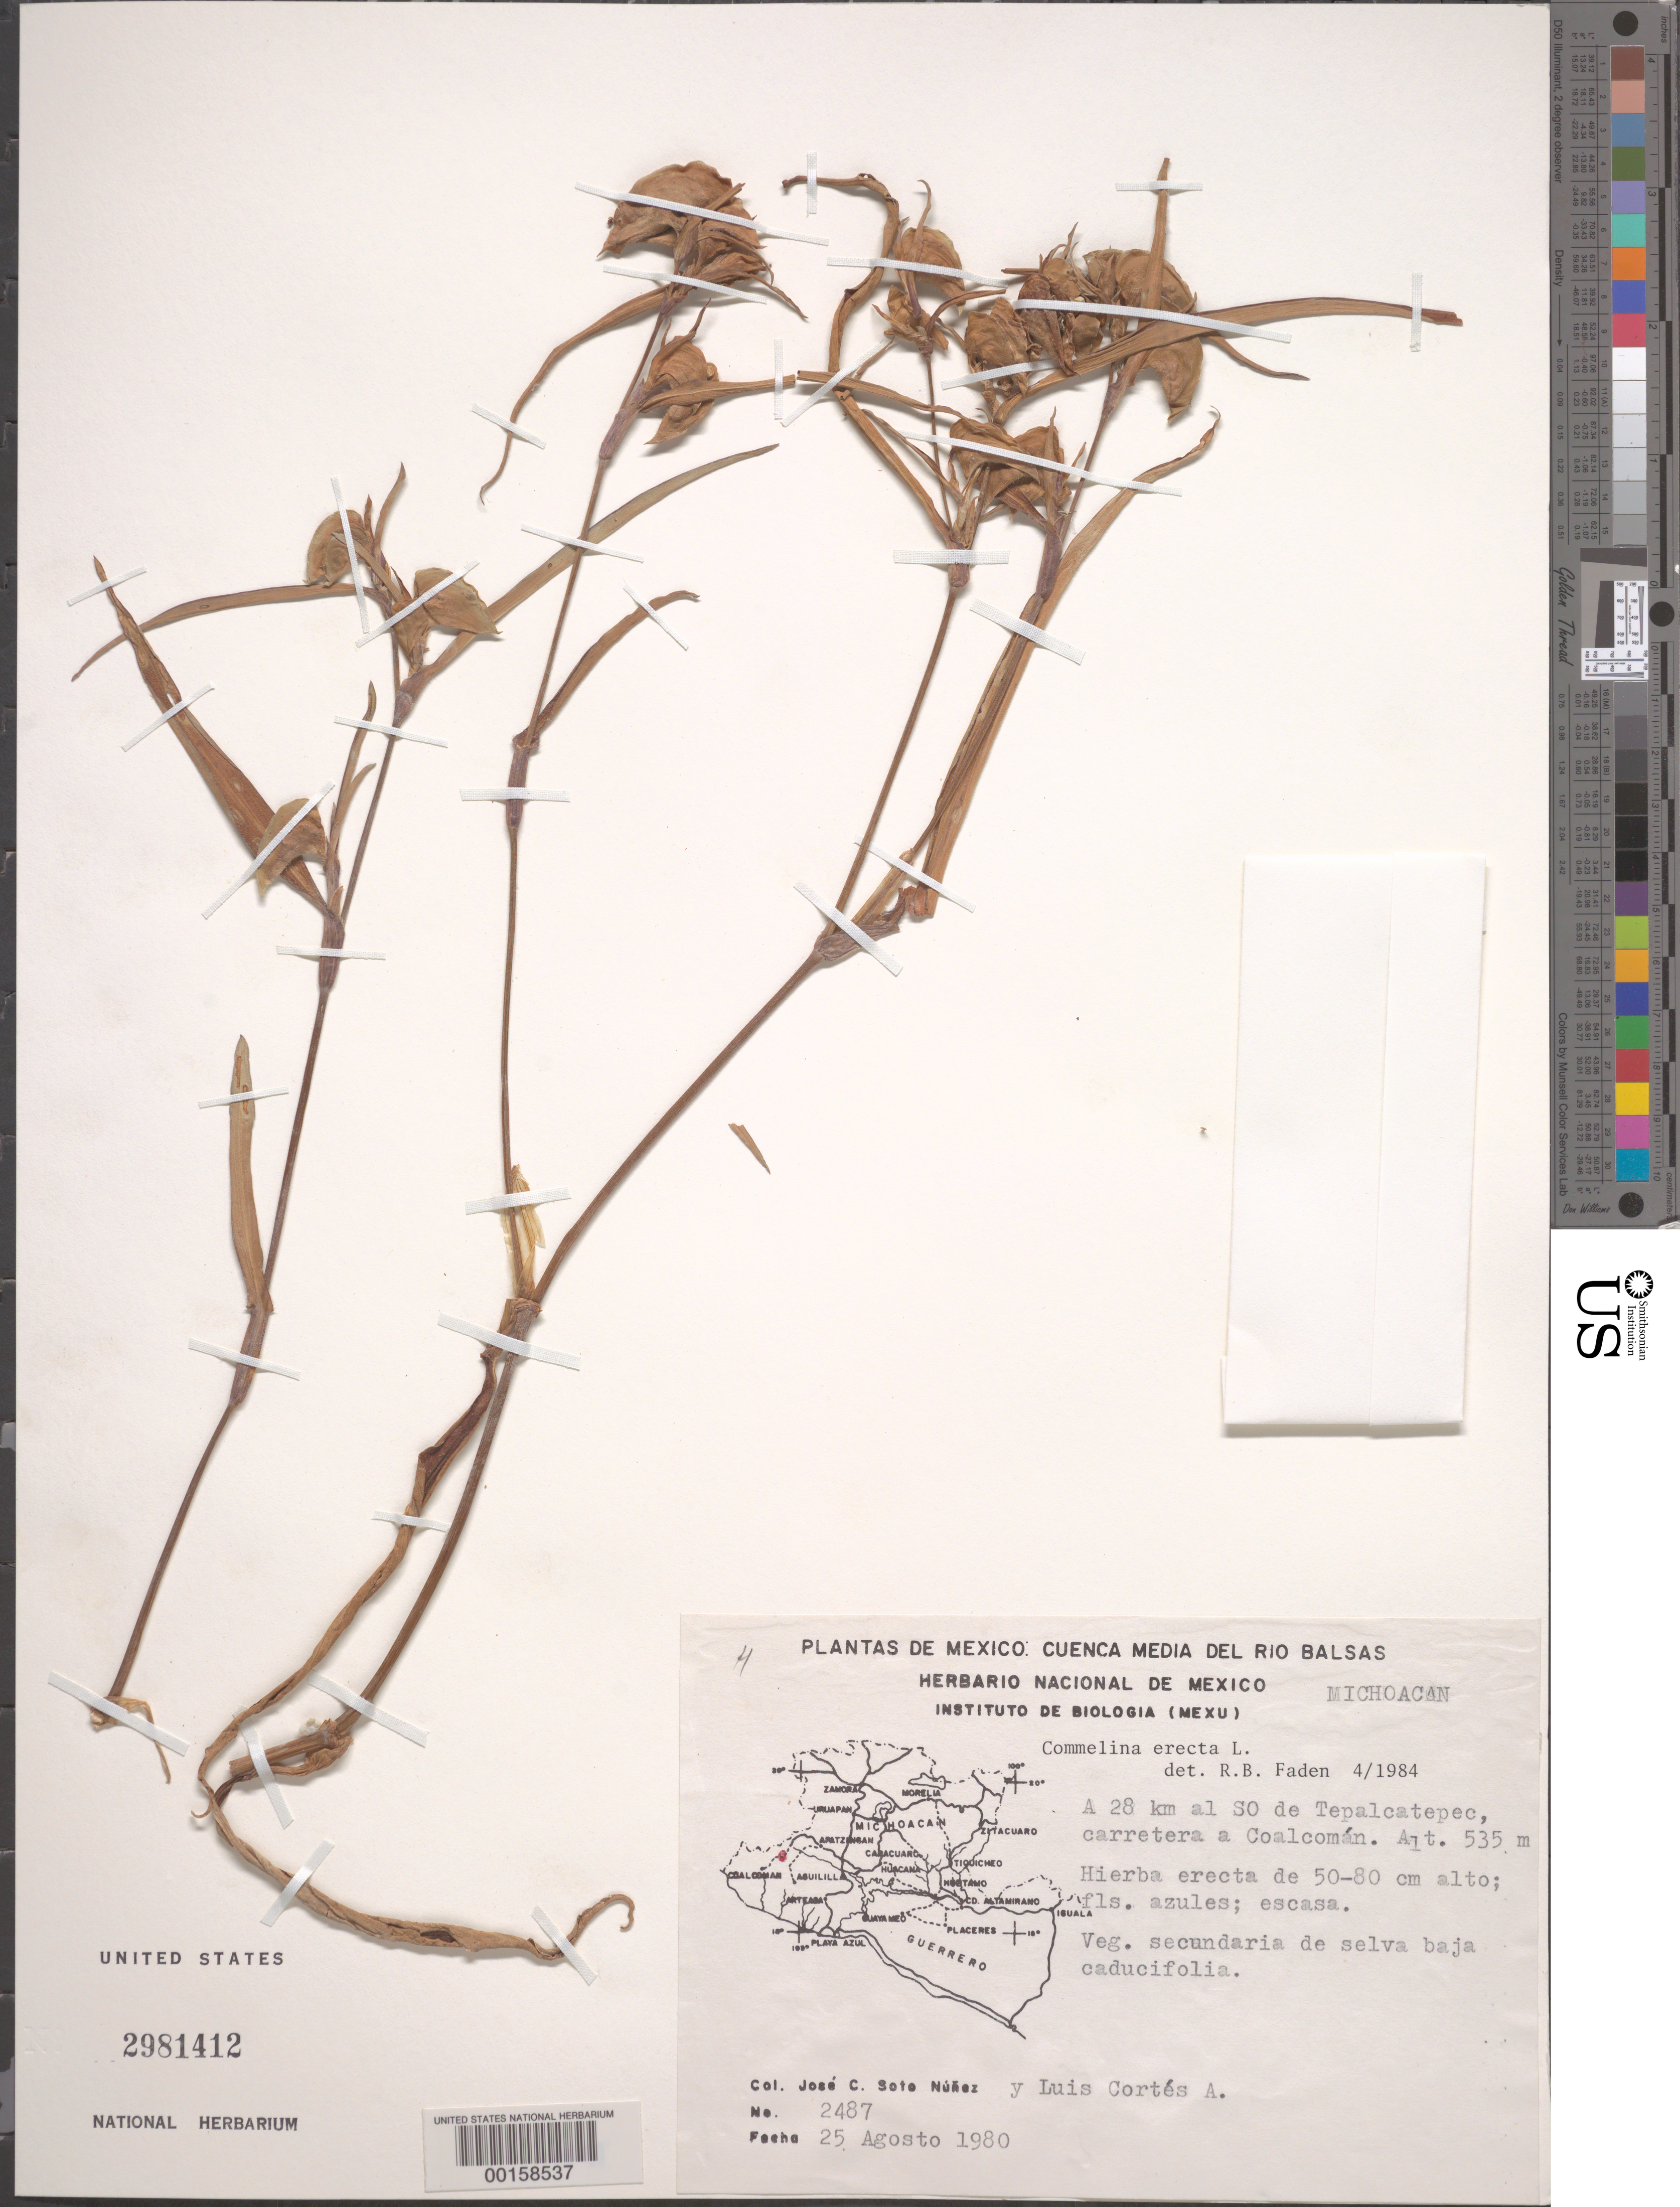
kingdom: Plantae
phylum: Tracheophyta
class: Liliopsida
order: Commelinales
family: Commelinaceae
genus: Commelina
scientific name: Commelina erecta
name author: L.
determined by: Faden, Robert B., (US), Smithsonian Institution - National Museum of Natural History (UNITED STATES)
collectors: J. C. Soto Núñez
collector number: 2487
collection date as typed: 25 Aug 1980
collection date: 1980-08-25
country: Mexico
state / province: Michoacán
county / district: Coalcomán De Vazquez Pallares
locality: Coalcomán Mun. (?), S of Tepulcatepec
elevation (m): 535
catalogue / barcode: US 2981412